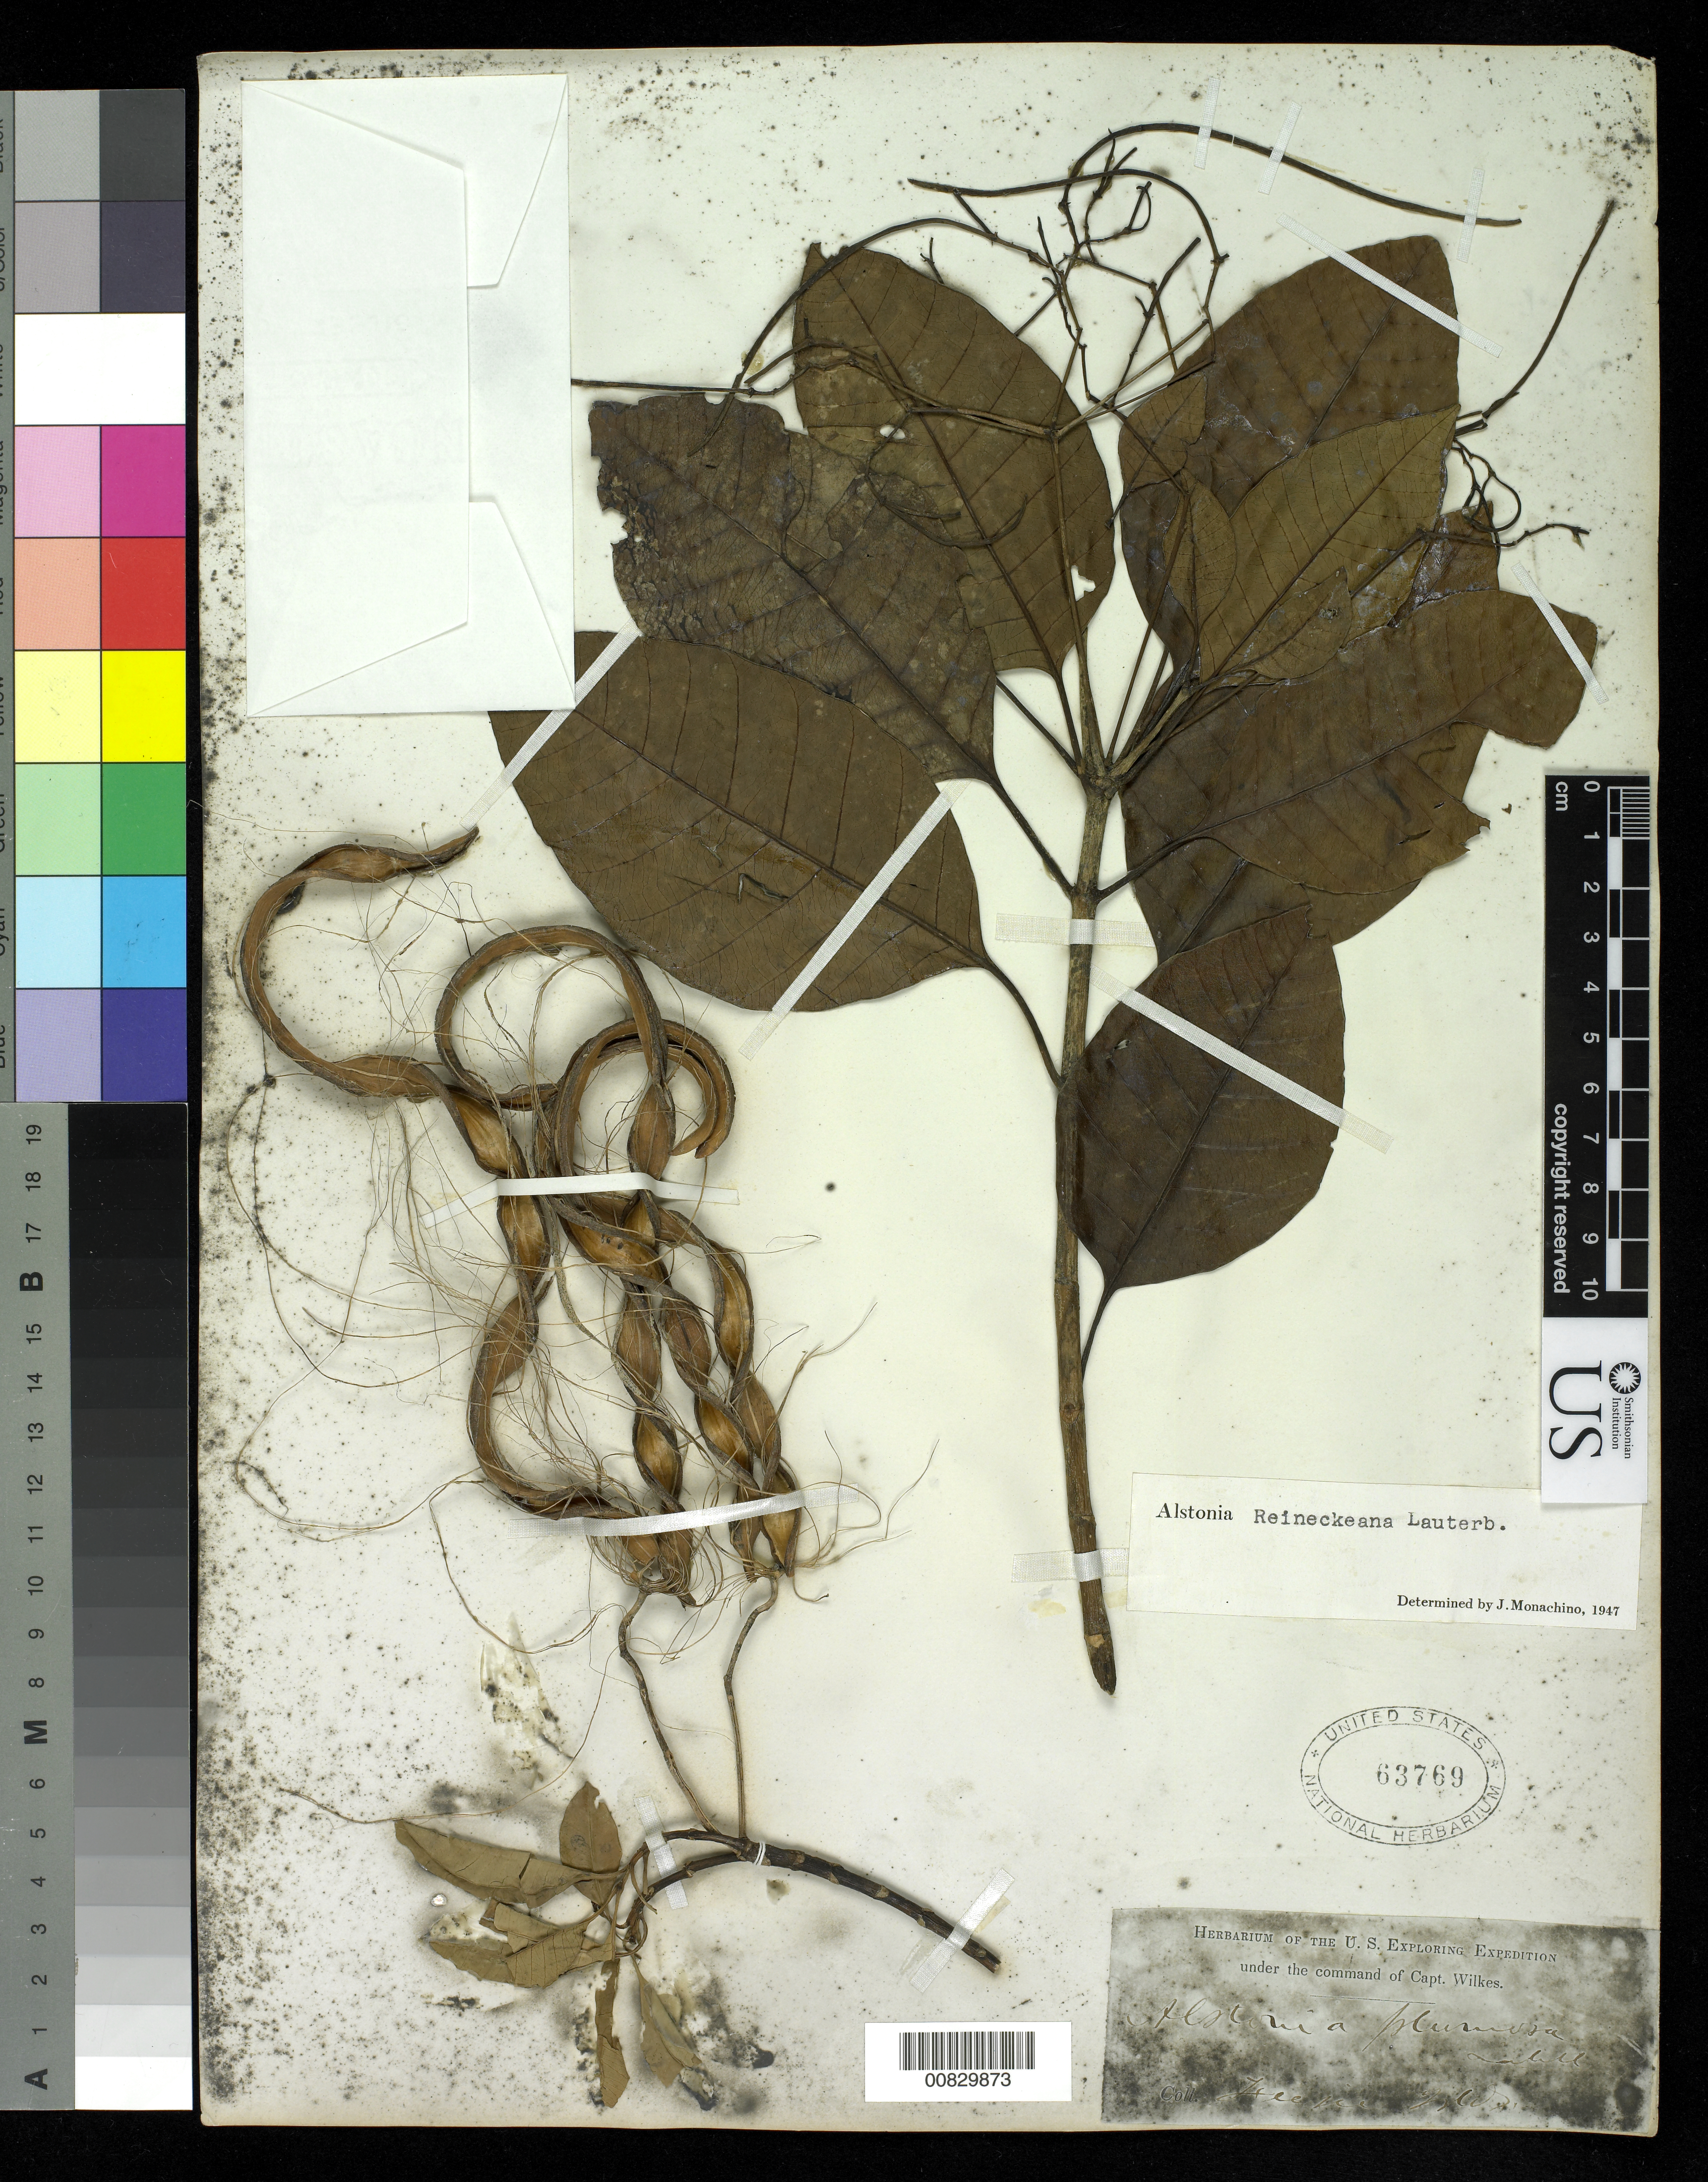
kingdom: Plantae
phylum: Tracheophyta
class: Magnoliopsida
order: Gentianales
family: Apocynaceae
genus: Alstonia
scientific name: Alstonia reineckeana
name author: Lauterb.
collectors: Wilkes Explor. Exped.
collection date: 1838/1842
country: Fiji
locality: Feejee Islands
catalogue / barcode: US 63769